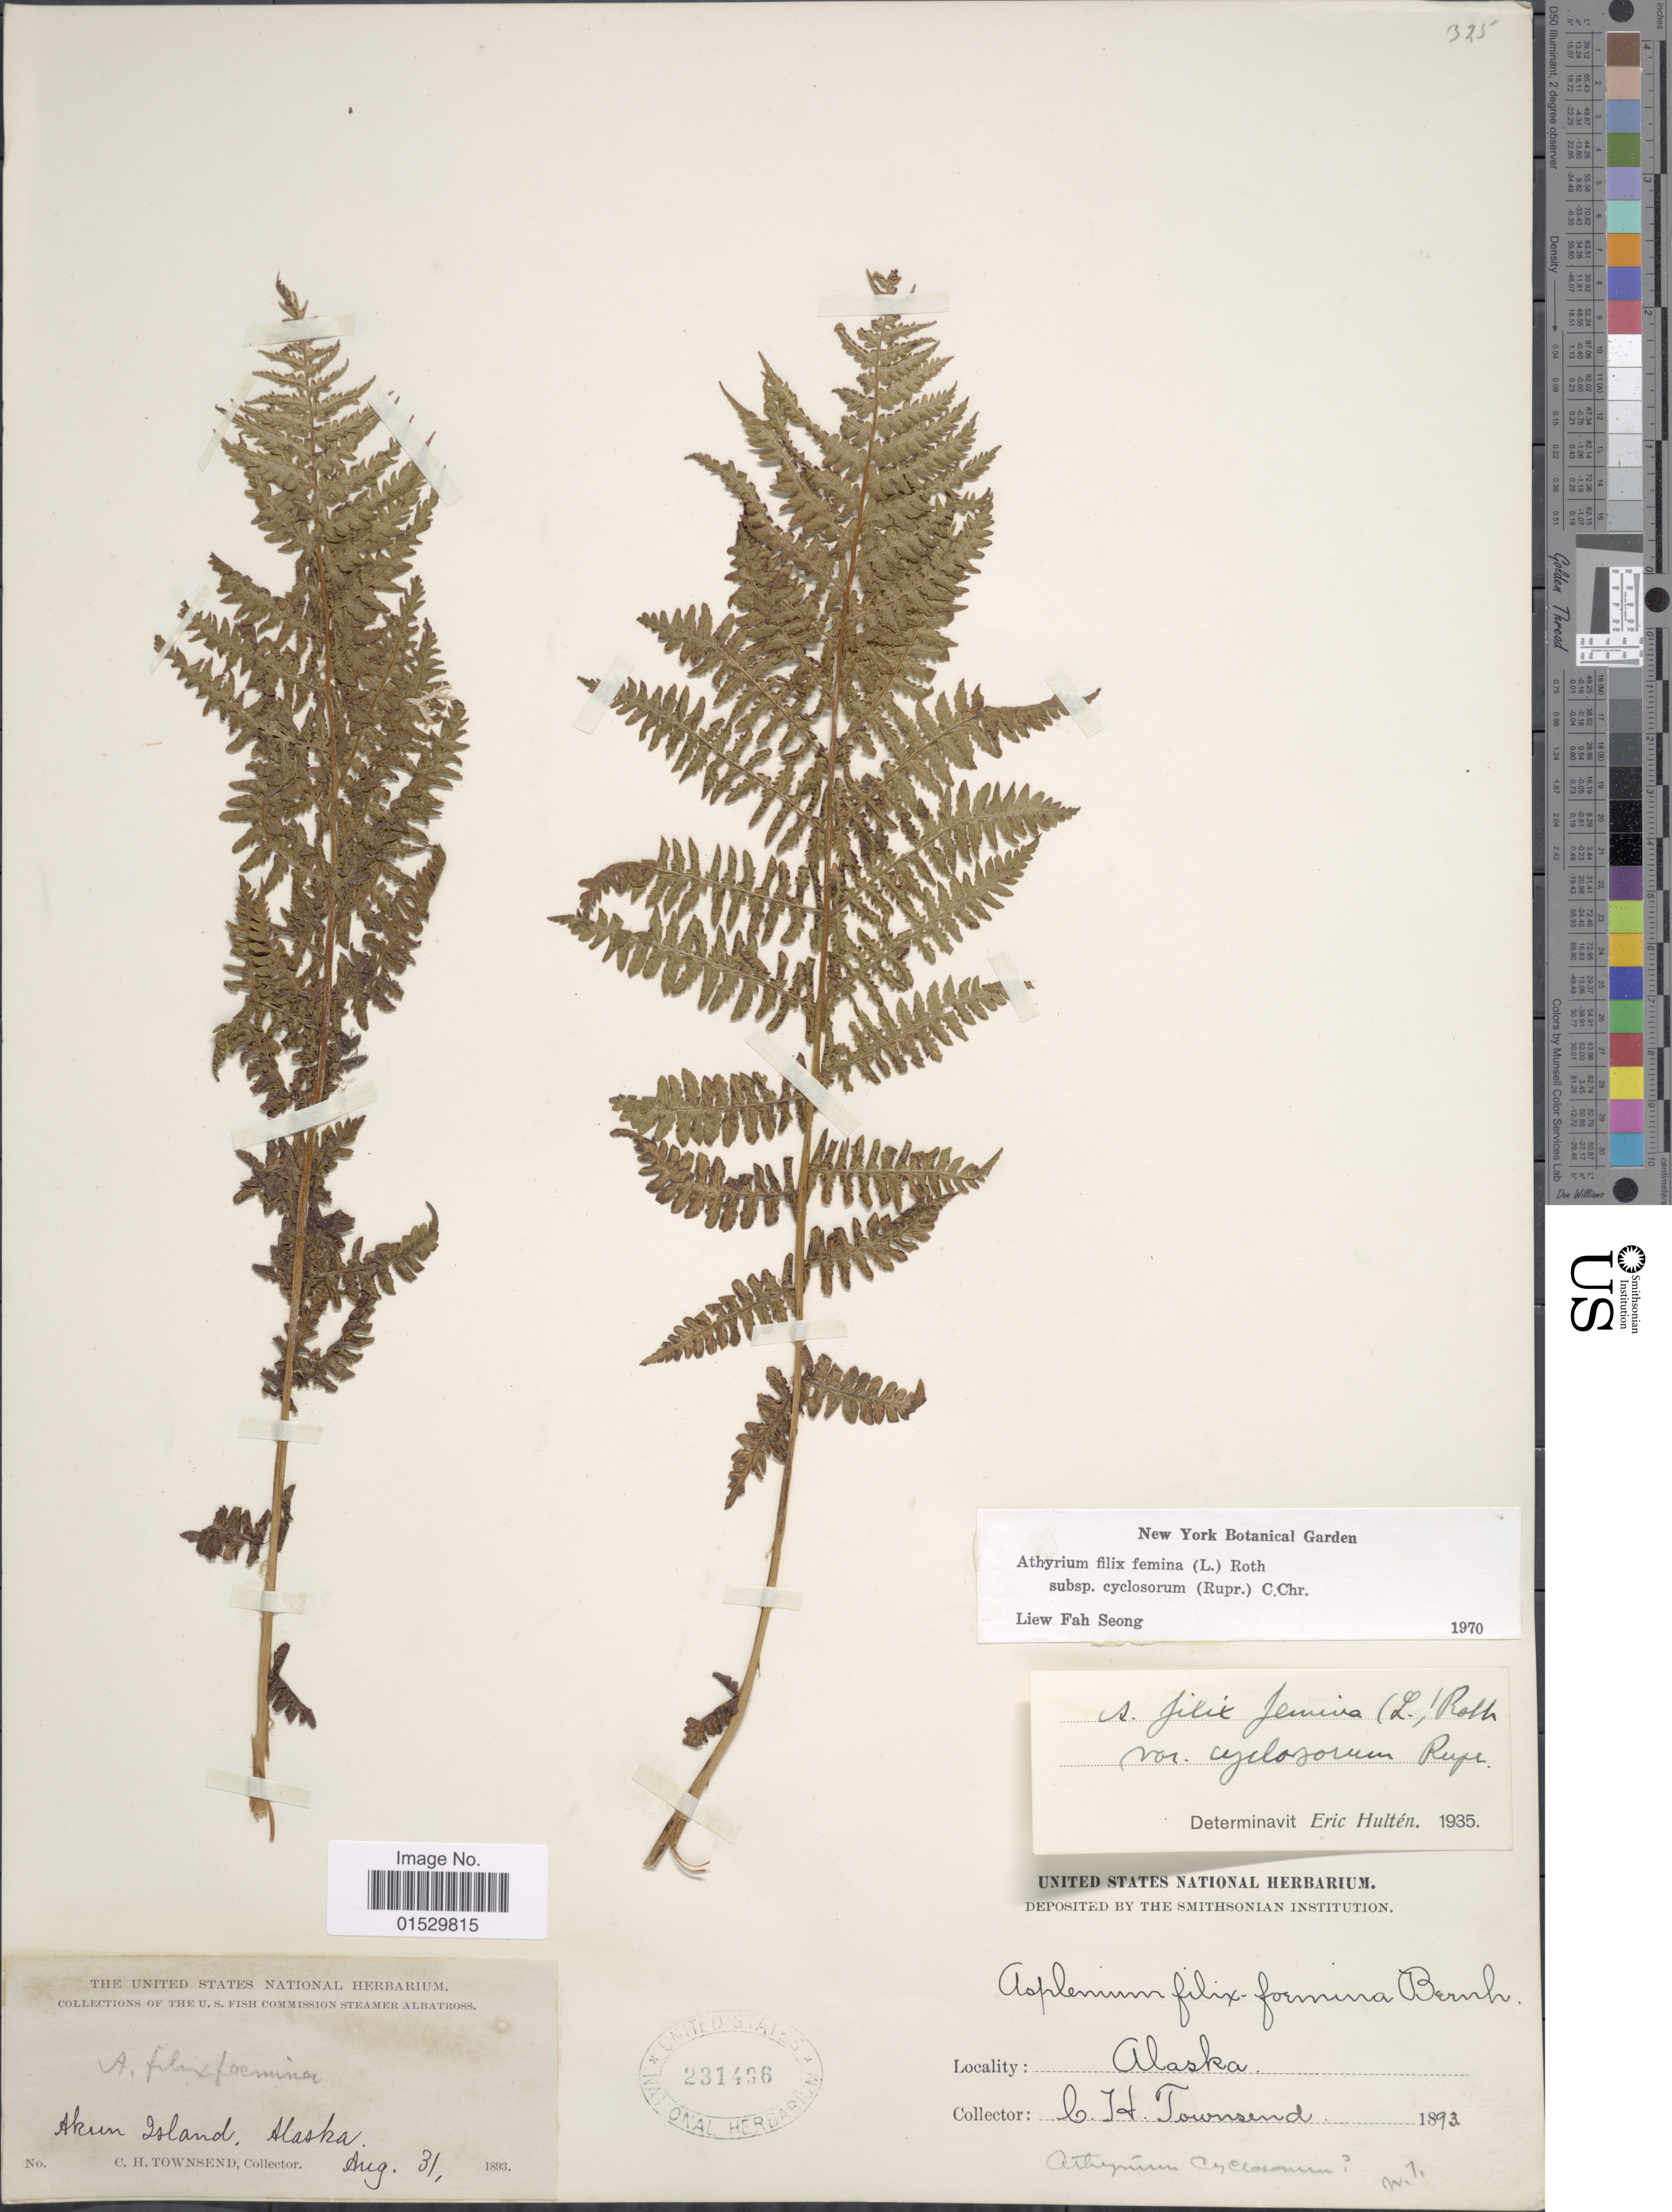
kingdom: Plantae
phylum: Tracheophyta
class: Polypodiopsida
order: Polypodiales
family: Athyriaceae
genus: Athyrium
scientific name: Athyrium filix-femina subsp. cyclosorum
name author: (Rupr.) C. Chr.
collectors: C. H. Townsend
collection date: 1893-08-31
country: United States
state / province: Alaska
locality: Akun Islands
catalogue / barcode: US 231496